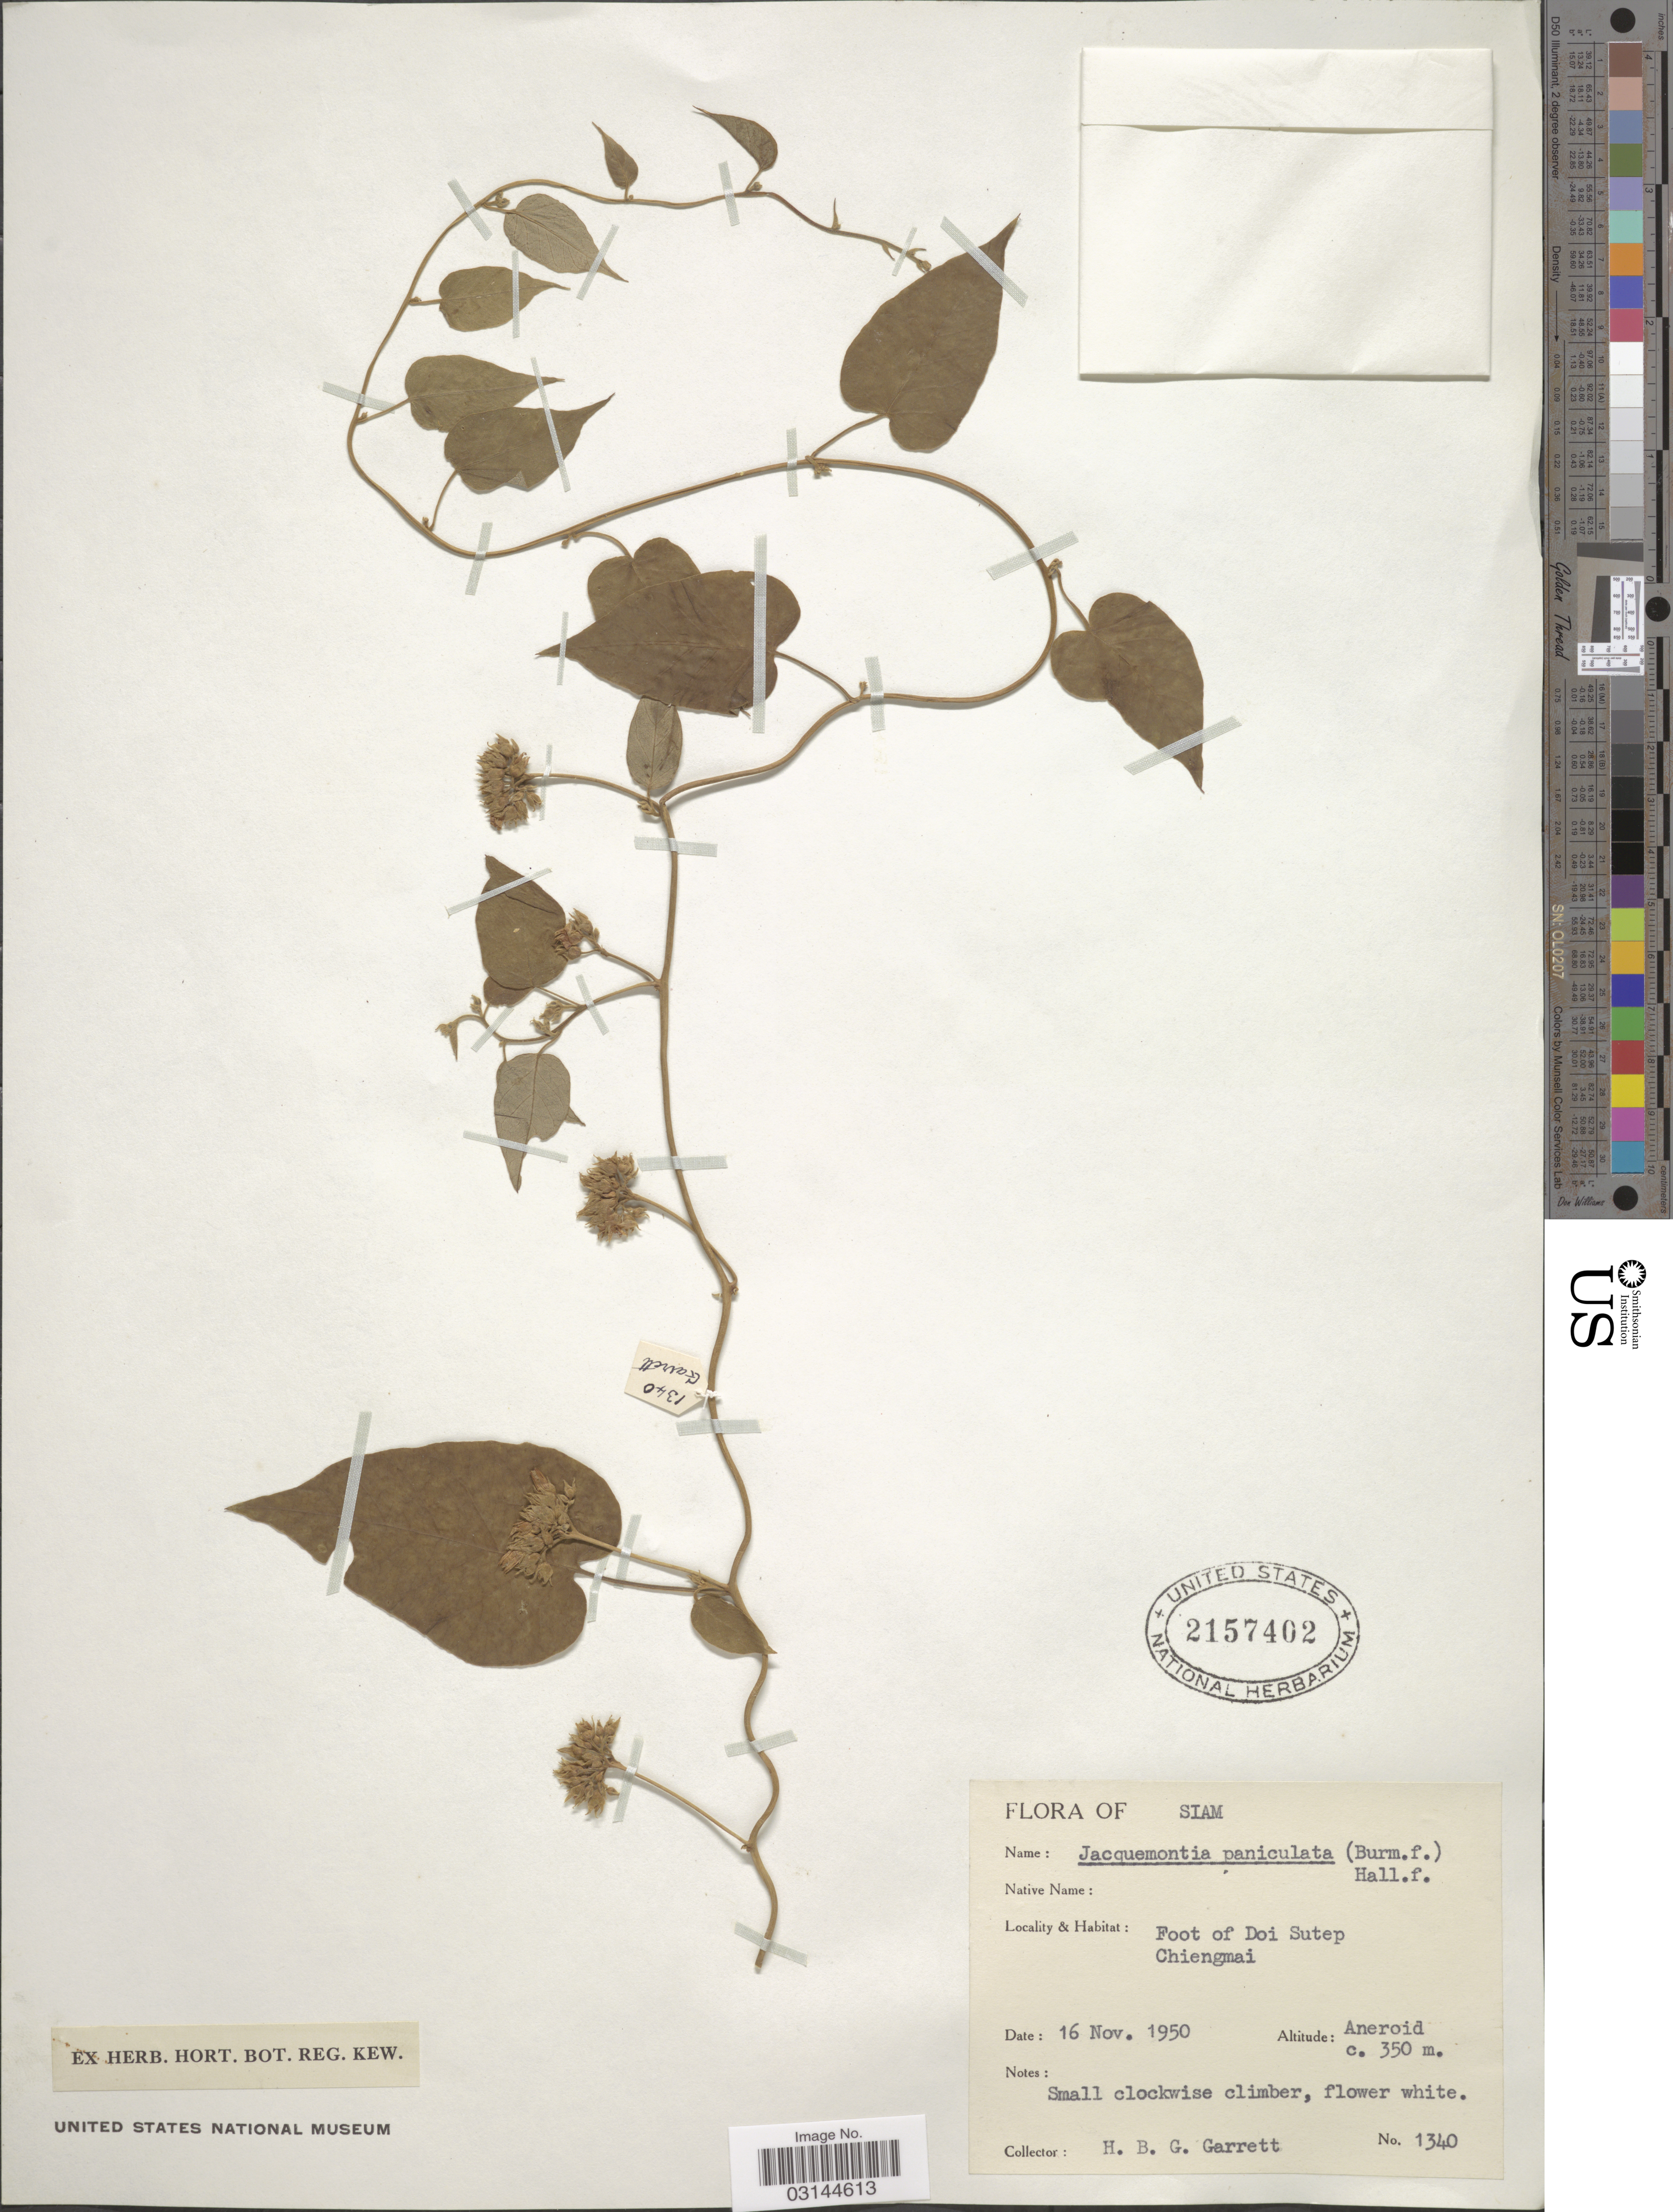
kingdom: Plantae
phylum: Tracheophyta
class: Magnoliopsida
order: Solanales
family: Convolvulaceae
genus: Jacquemontia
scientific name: Jacquemontia paniculata var. tomentosa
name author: (Warb.) Ooststr.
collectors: H. Garrett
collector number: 1340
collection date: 1950-11-16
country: Thailand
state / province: Chiang Mai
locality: Siam. Foot of Doi Sutep. Chiengmai.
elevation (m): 350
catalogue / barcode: US 2157402